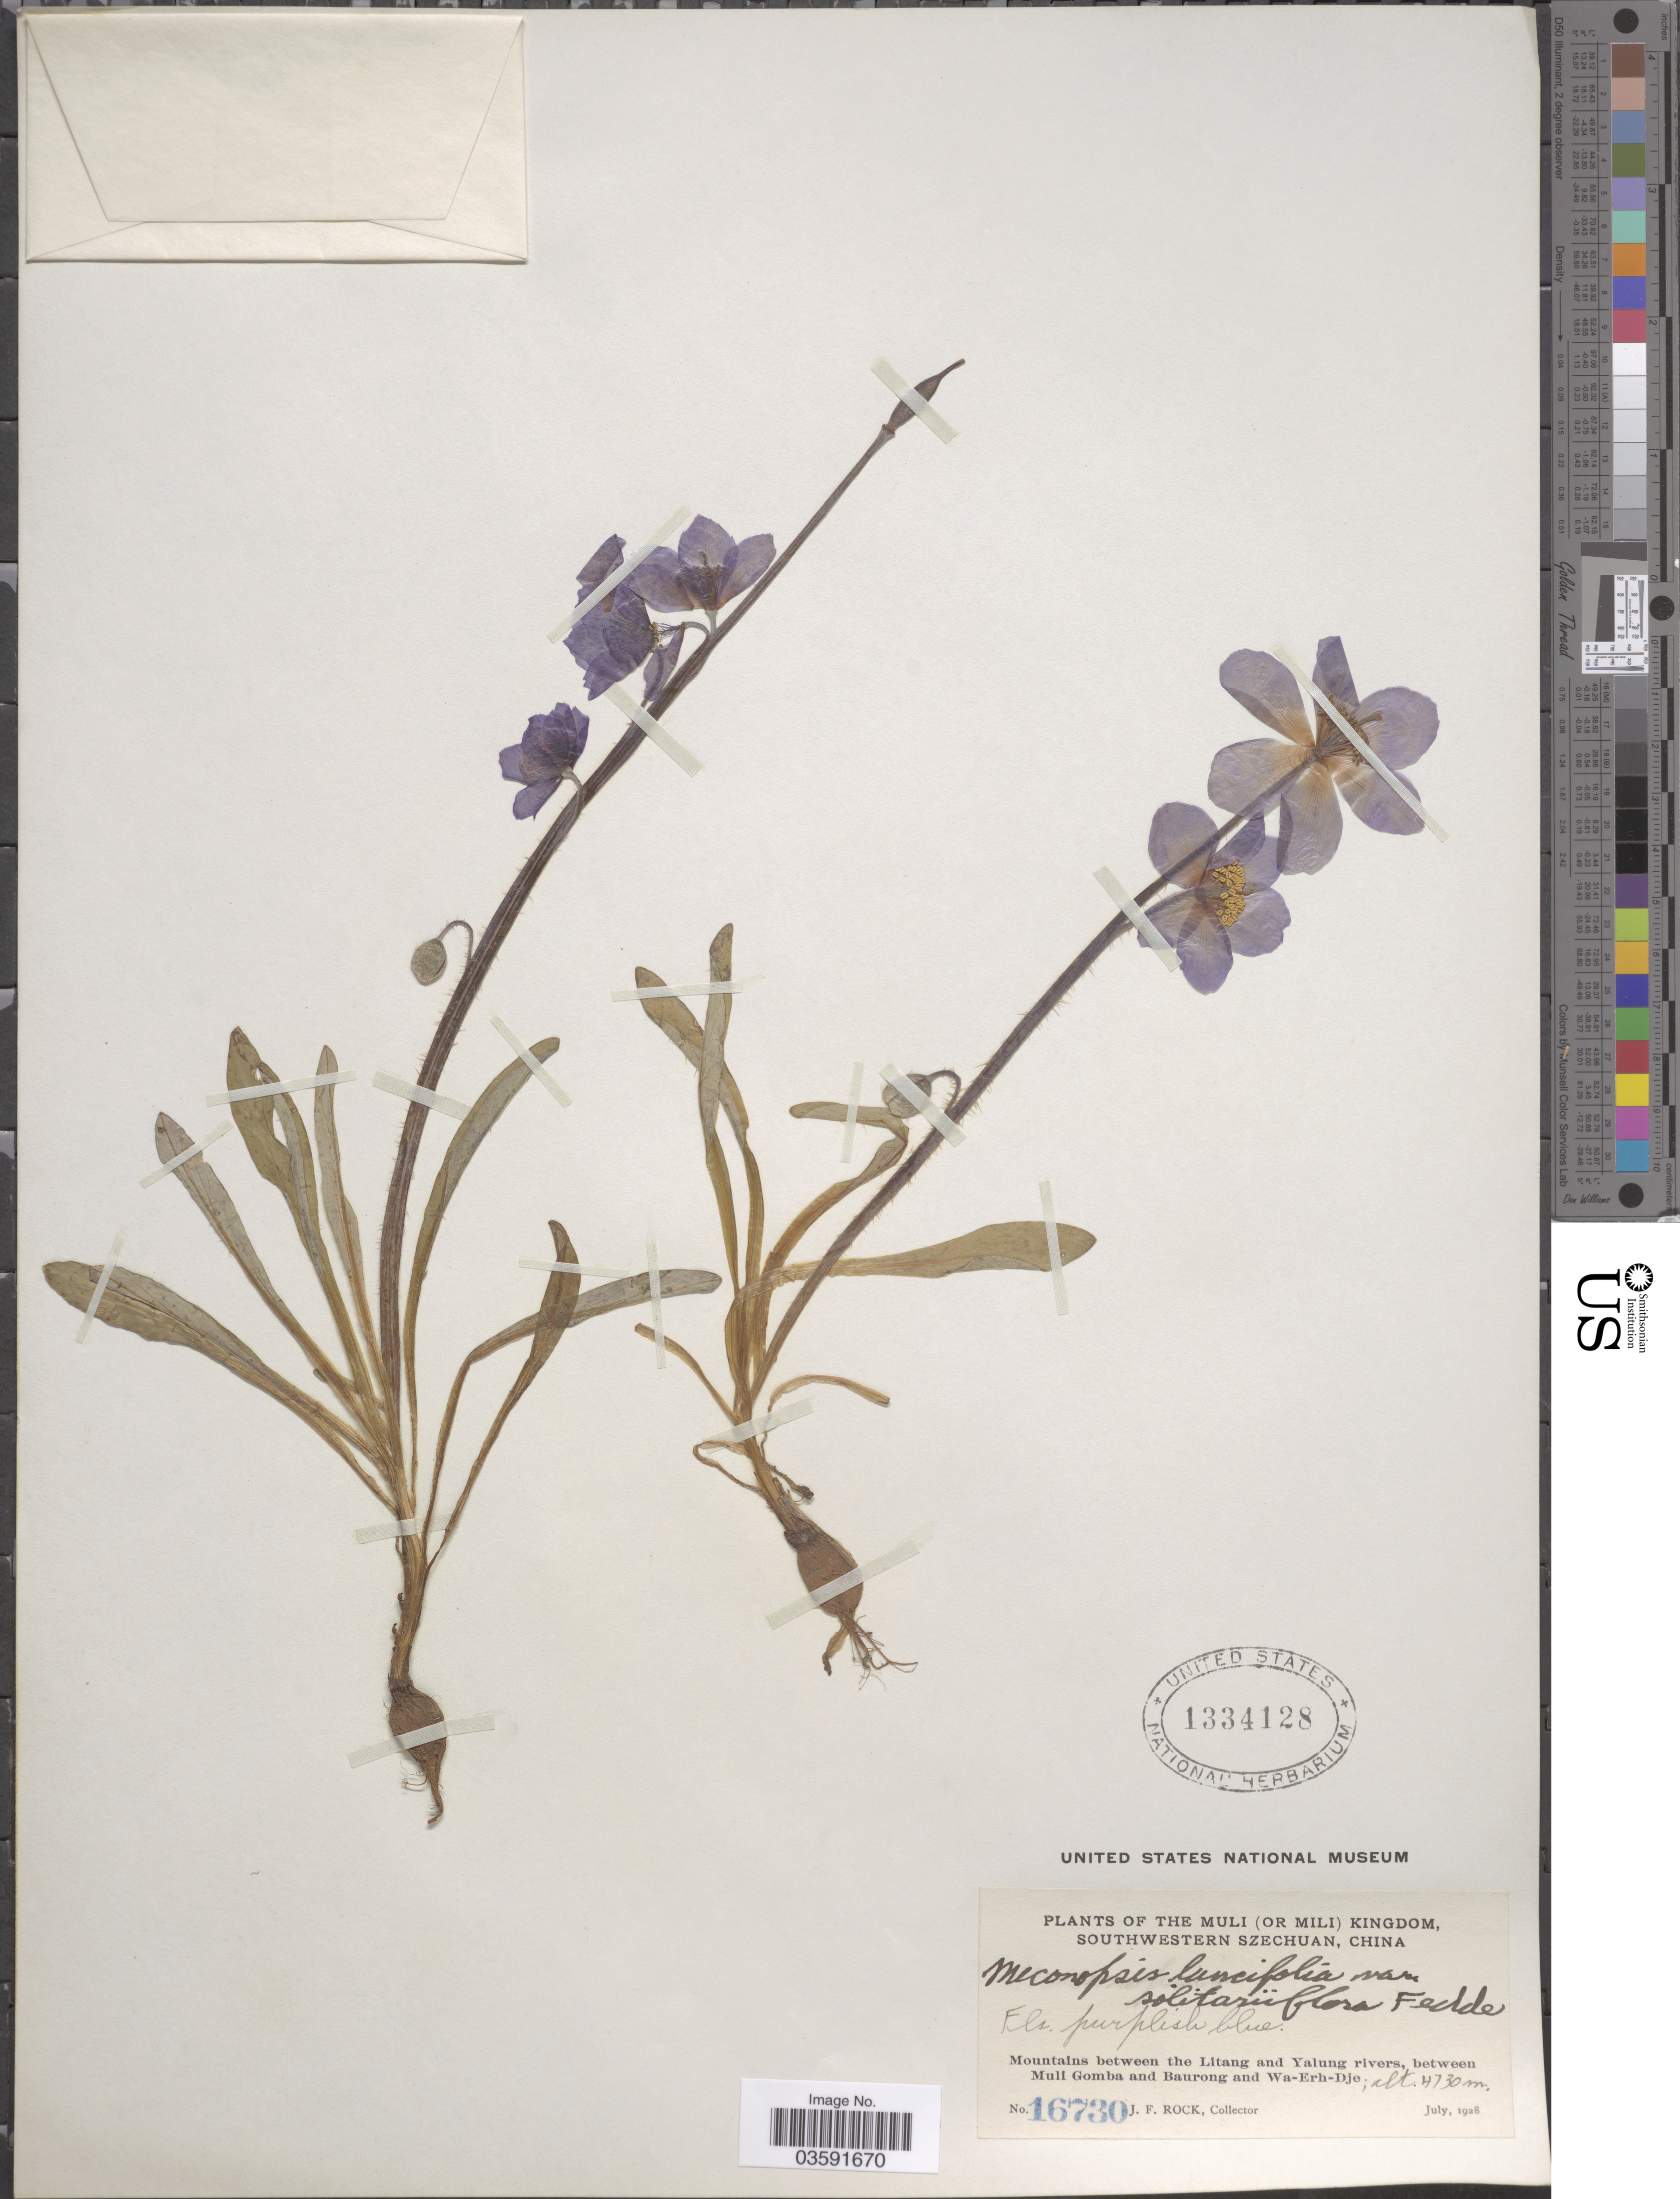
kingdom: Plantae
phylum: Tracheophyta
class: Magnoliopsida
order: Ranunculales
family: Papaveraceae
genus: Meconopsis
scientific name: Meconopsis lancifolia var. solitariifolia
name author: Fedde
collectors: J. Rock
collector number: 16730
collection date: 1928-07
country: China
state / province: Sichuan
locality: The Muli (or Mili) Kingdom, Southwestern Szechuan. Mountains between the Litang and Yalung rivers, between Muli Gomba and Baurong and Wa-Erh-Dje.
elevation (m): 4730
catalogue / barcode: US 1334128